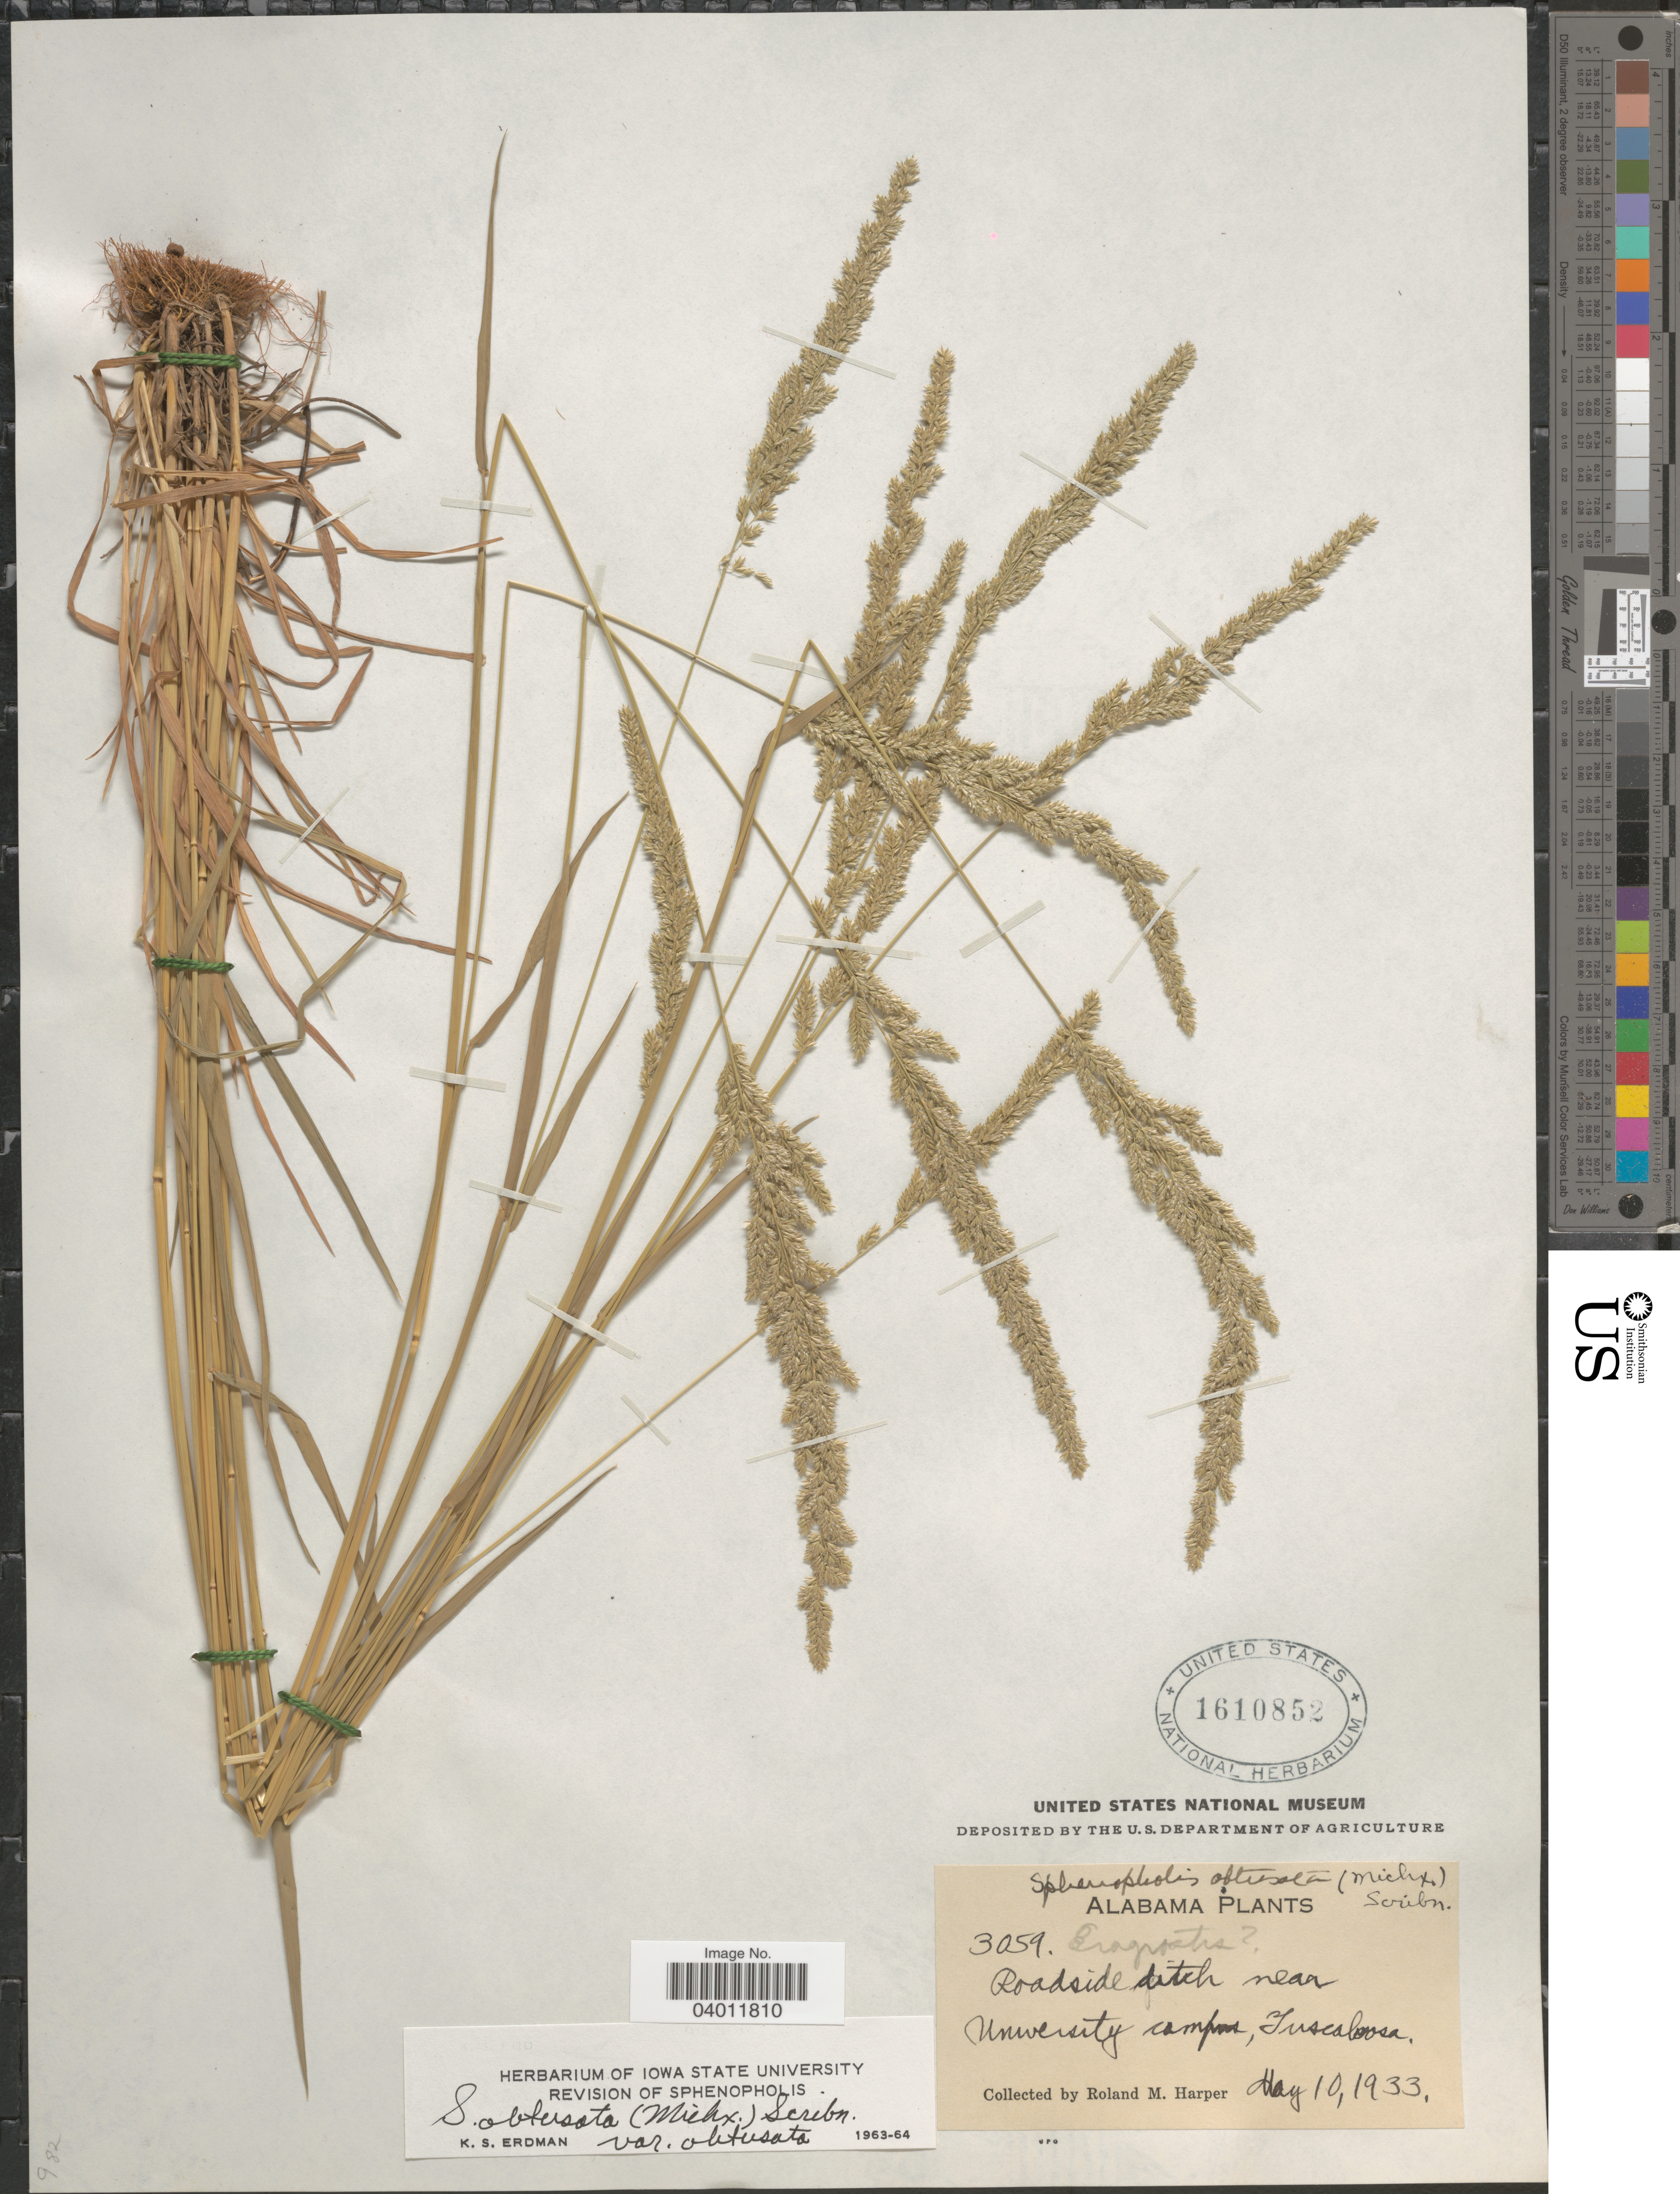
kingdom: Plantae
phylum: Tracheophyta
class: Liliopsida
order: Poales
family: Poaceae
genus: Sphenopholis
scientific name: Sphenopholis obtusata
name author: (Michx.) Scribn.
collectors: R. M. Harper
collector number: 3059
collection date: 1933-05-10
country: United States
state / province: Alabama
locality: Roadside ditch near University campus, Tuscaloosa.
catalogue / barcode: US 1610852